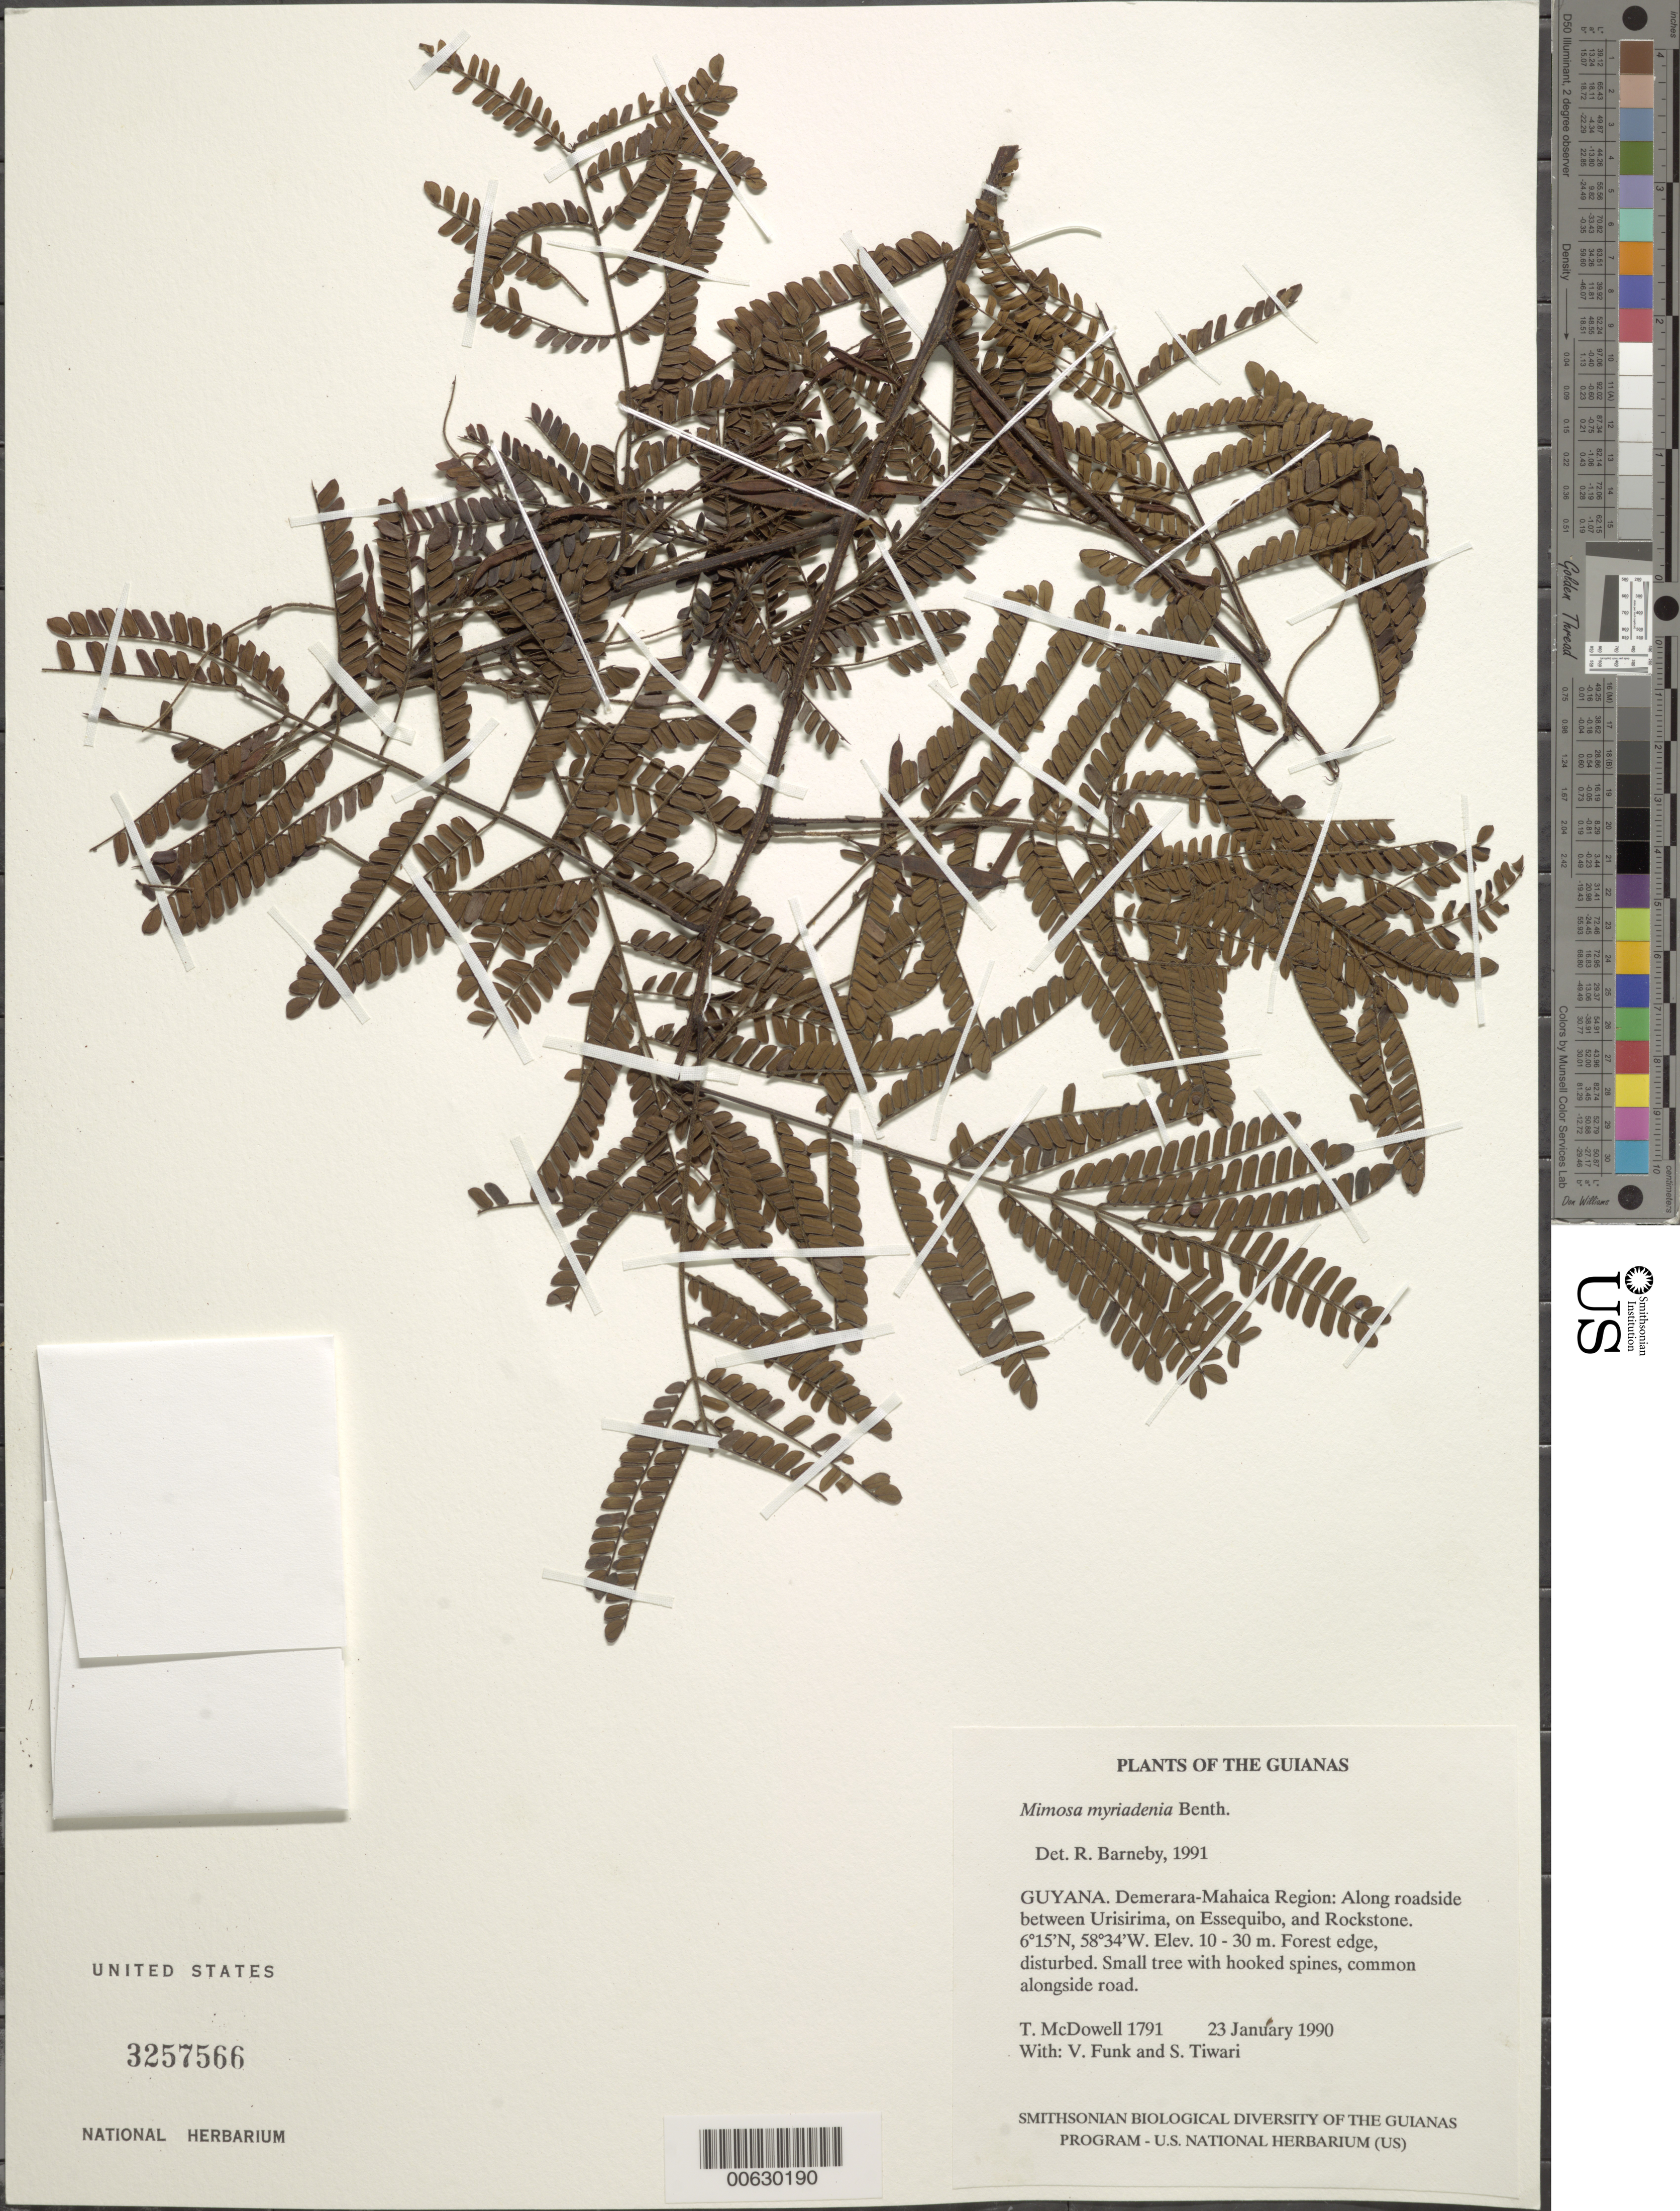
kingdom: Plantae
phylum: Tracheophyta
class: Magnoliopsida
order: Fabales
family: Fabaceae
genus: Mimosa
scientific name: Mimosa myriadenia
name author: Benth.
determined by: Barneby, Rupert C., (NY)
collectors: T. McDowell, V. Funk & S. Tiwari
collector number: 1791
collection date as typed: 23 January 1990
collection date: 1990-01-23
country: Guyana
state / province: Demerara-Mahaica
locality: Along roadside between Urisirima, on Essequibo, and Rockstone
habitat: Forest edge, disturbed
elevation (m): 10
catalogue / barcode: US 3257566